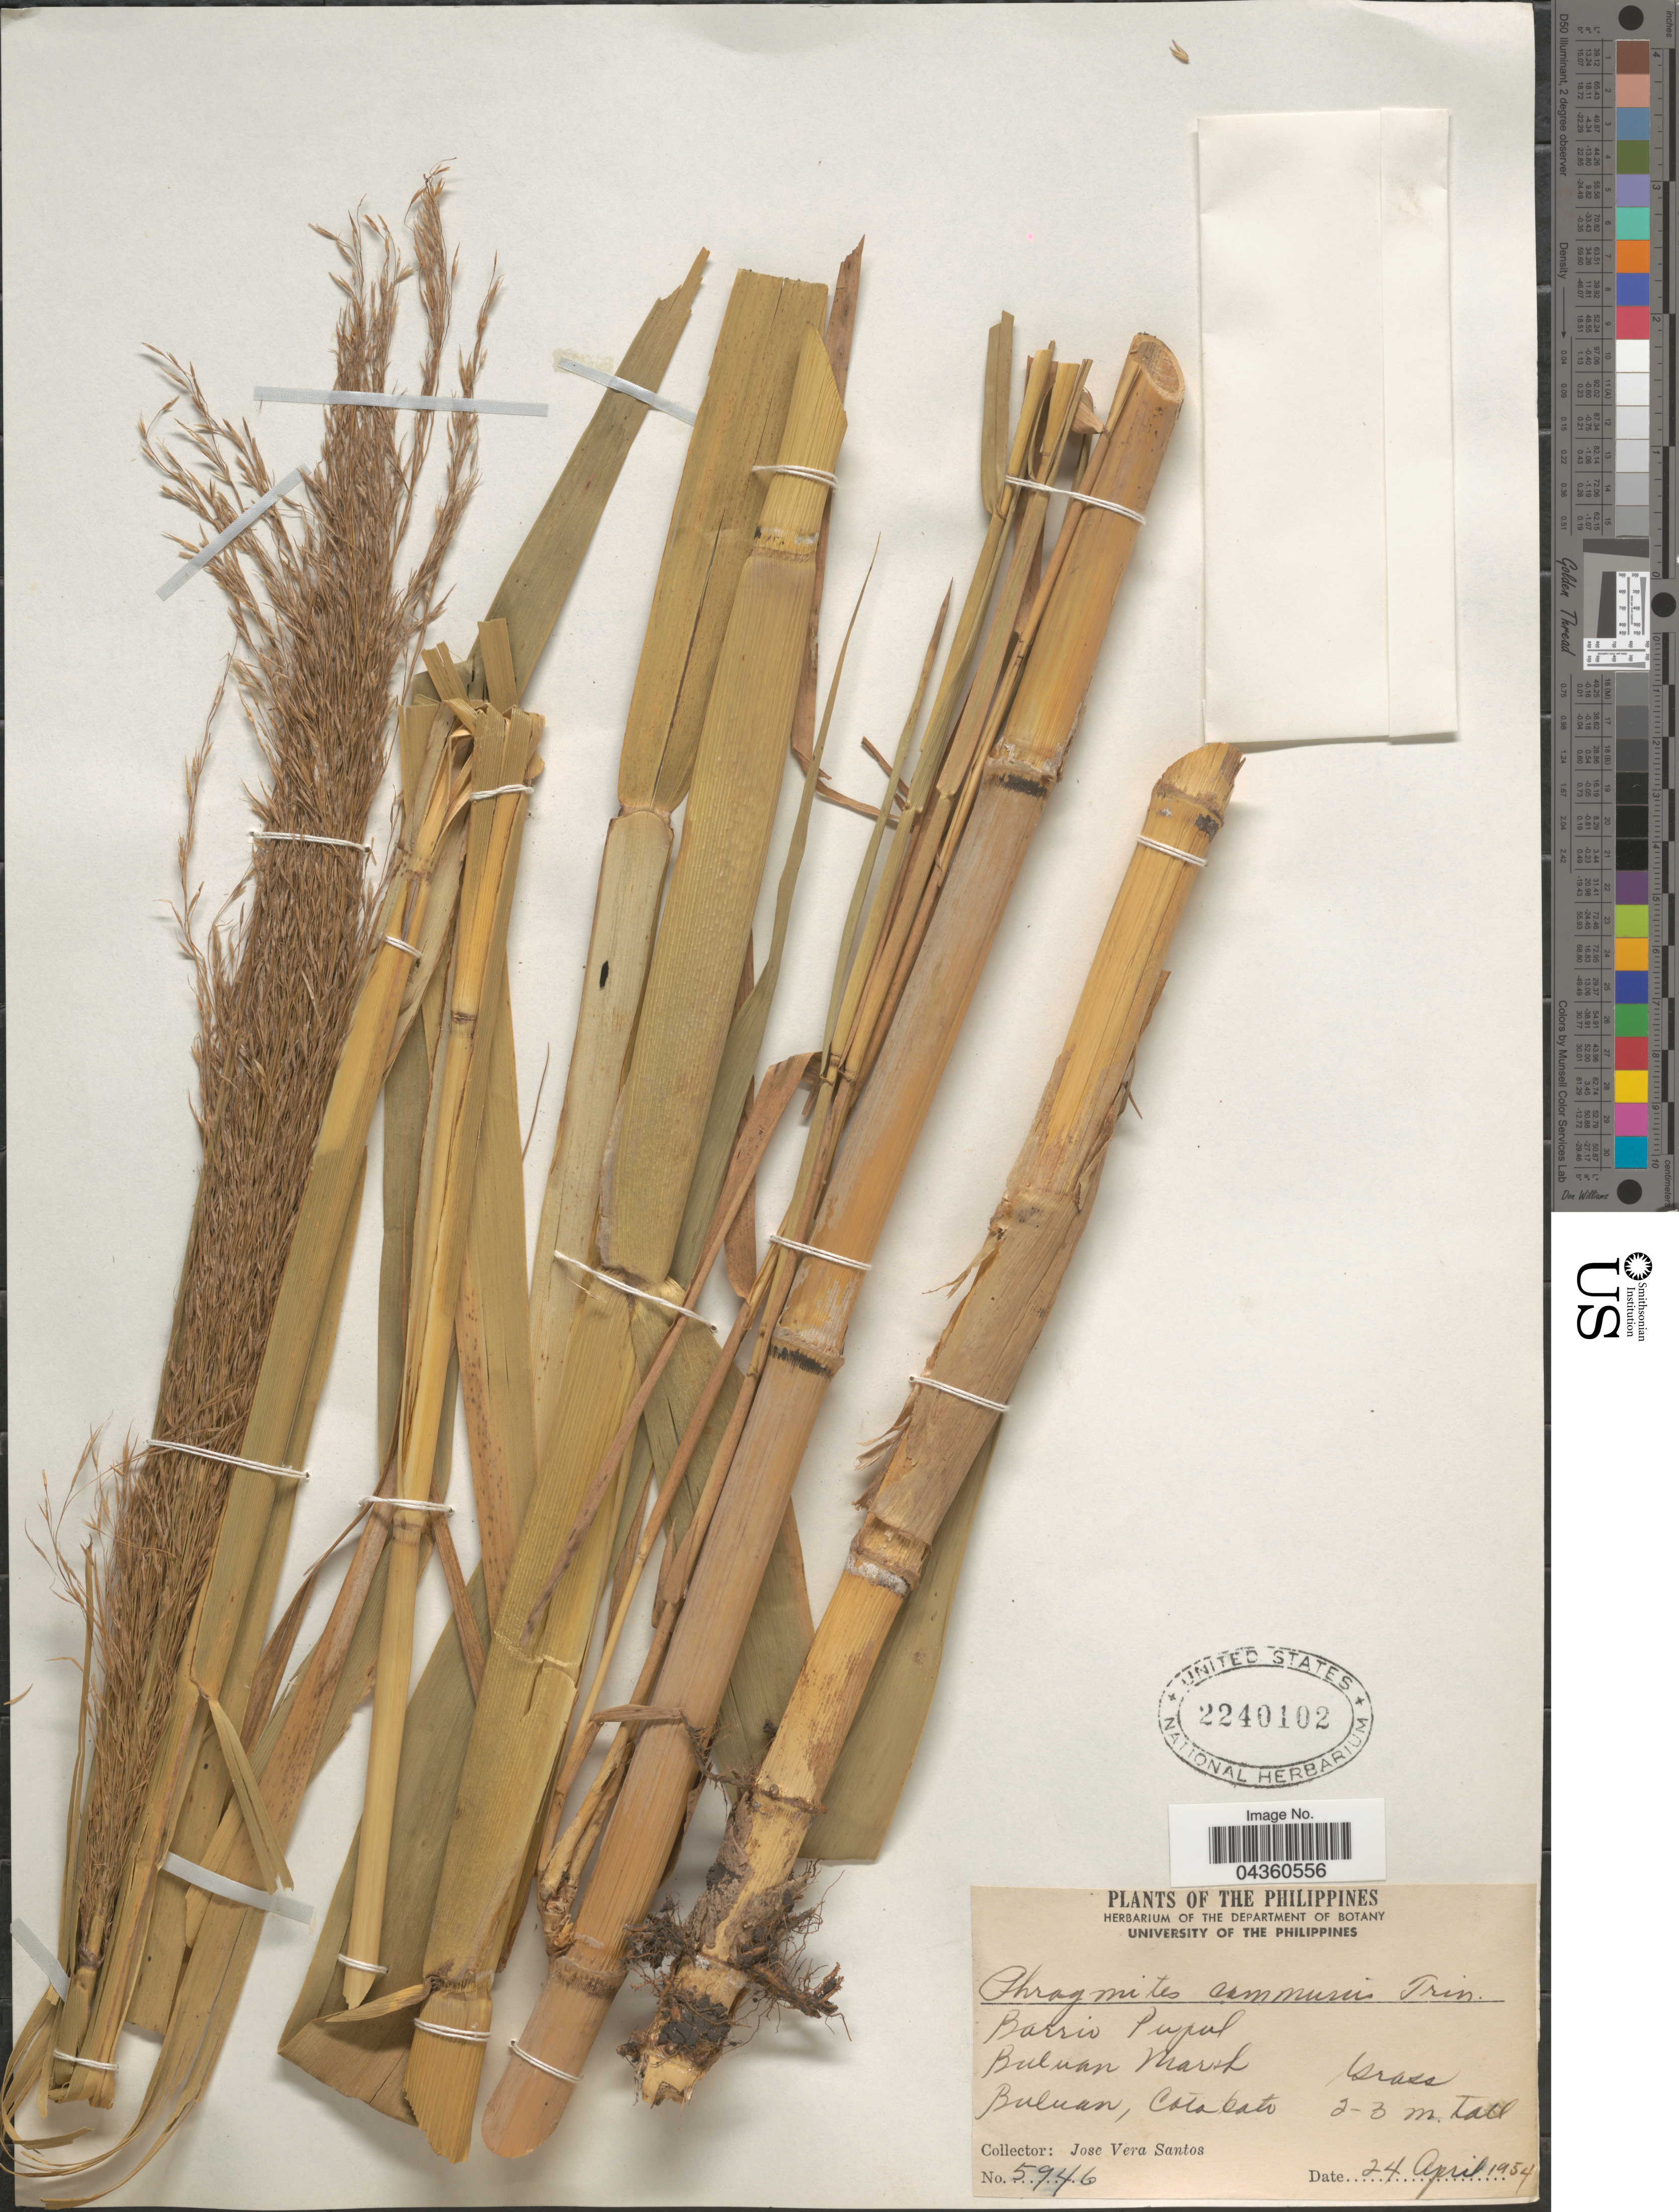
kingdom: Plantae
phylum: Tracheophyta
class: Liliopsida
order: Poales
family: Poaceae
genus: Phragmites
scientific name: Phragmites karka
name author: (Retz.) Trin. ex Steud.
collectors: J. Vera Santos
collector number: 5946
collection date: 1954-04-24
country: Philippines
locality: Barrio Pupul. Buluan Marsh. Buluan, Cotabato.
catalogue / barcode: US 2240102